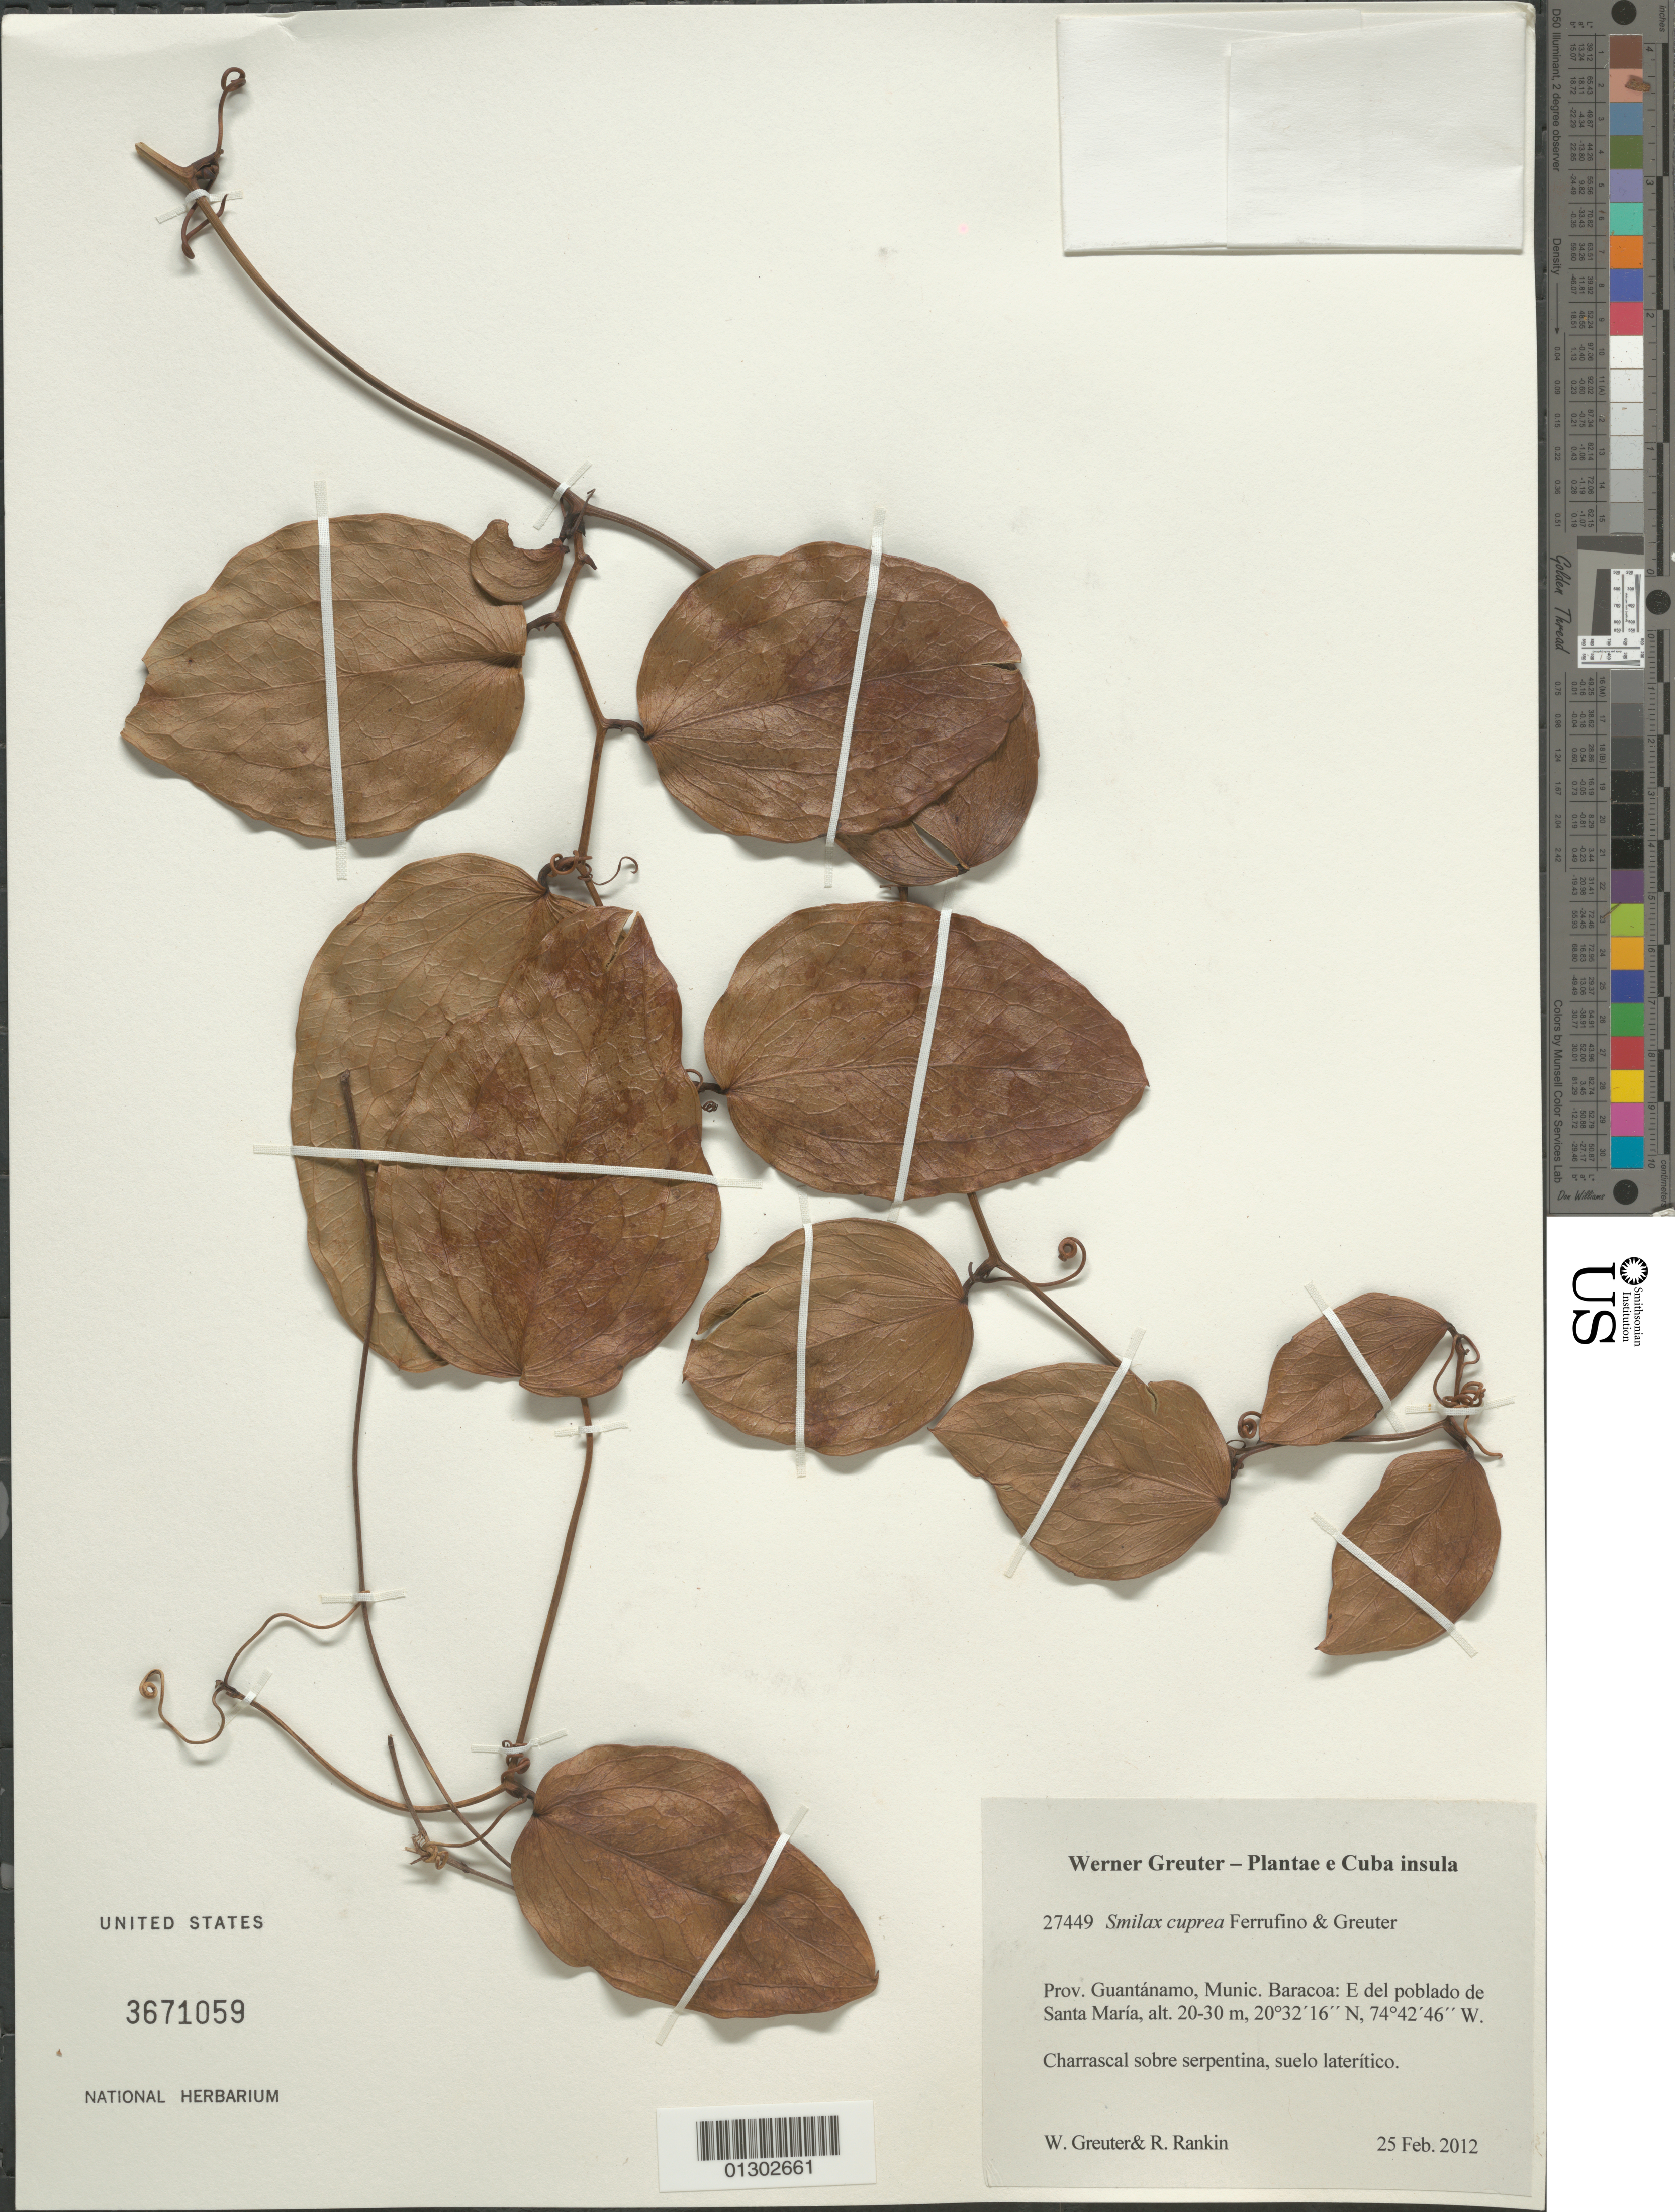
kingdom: Plantae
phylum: Tracheophyta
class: Liliopsida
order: Liliales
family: Smilacaceae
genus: Smilax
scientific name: Smilax cuprea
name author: Ferrufino & Greuter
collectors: W. R. Greuter & R. Rankin Rodriguez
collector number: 27449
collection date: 2012-02-25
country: Cuba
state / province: Guantanamo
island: Cuba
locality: Munic. Baracoa; E del poblado de Santa María.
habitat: Charrascal sobre serpentina, suelo laterítico.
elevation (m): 20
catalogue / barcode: US 3671059